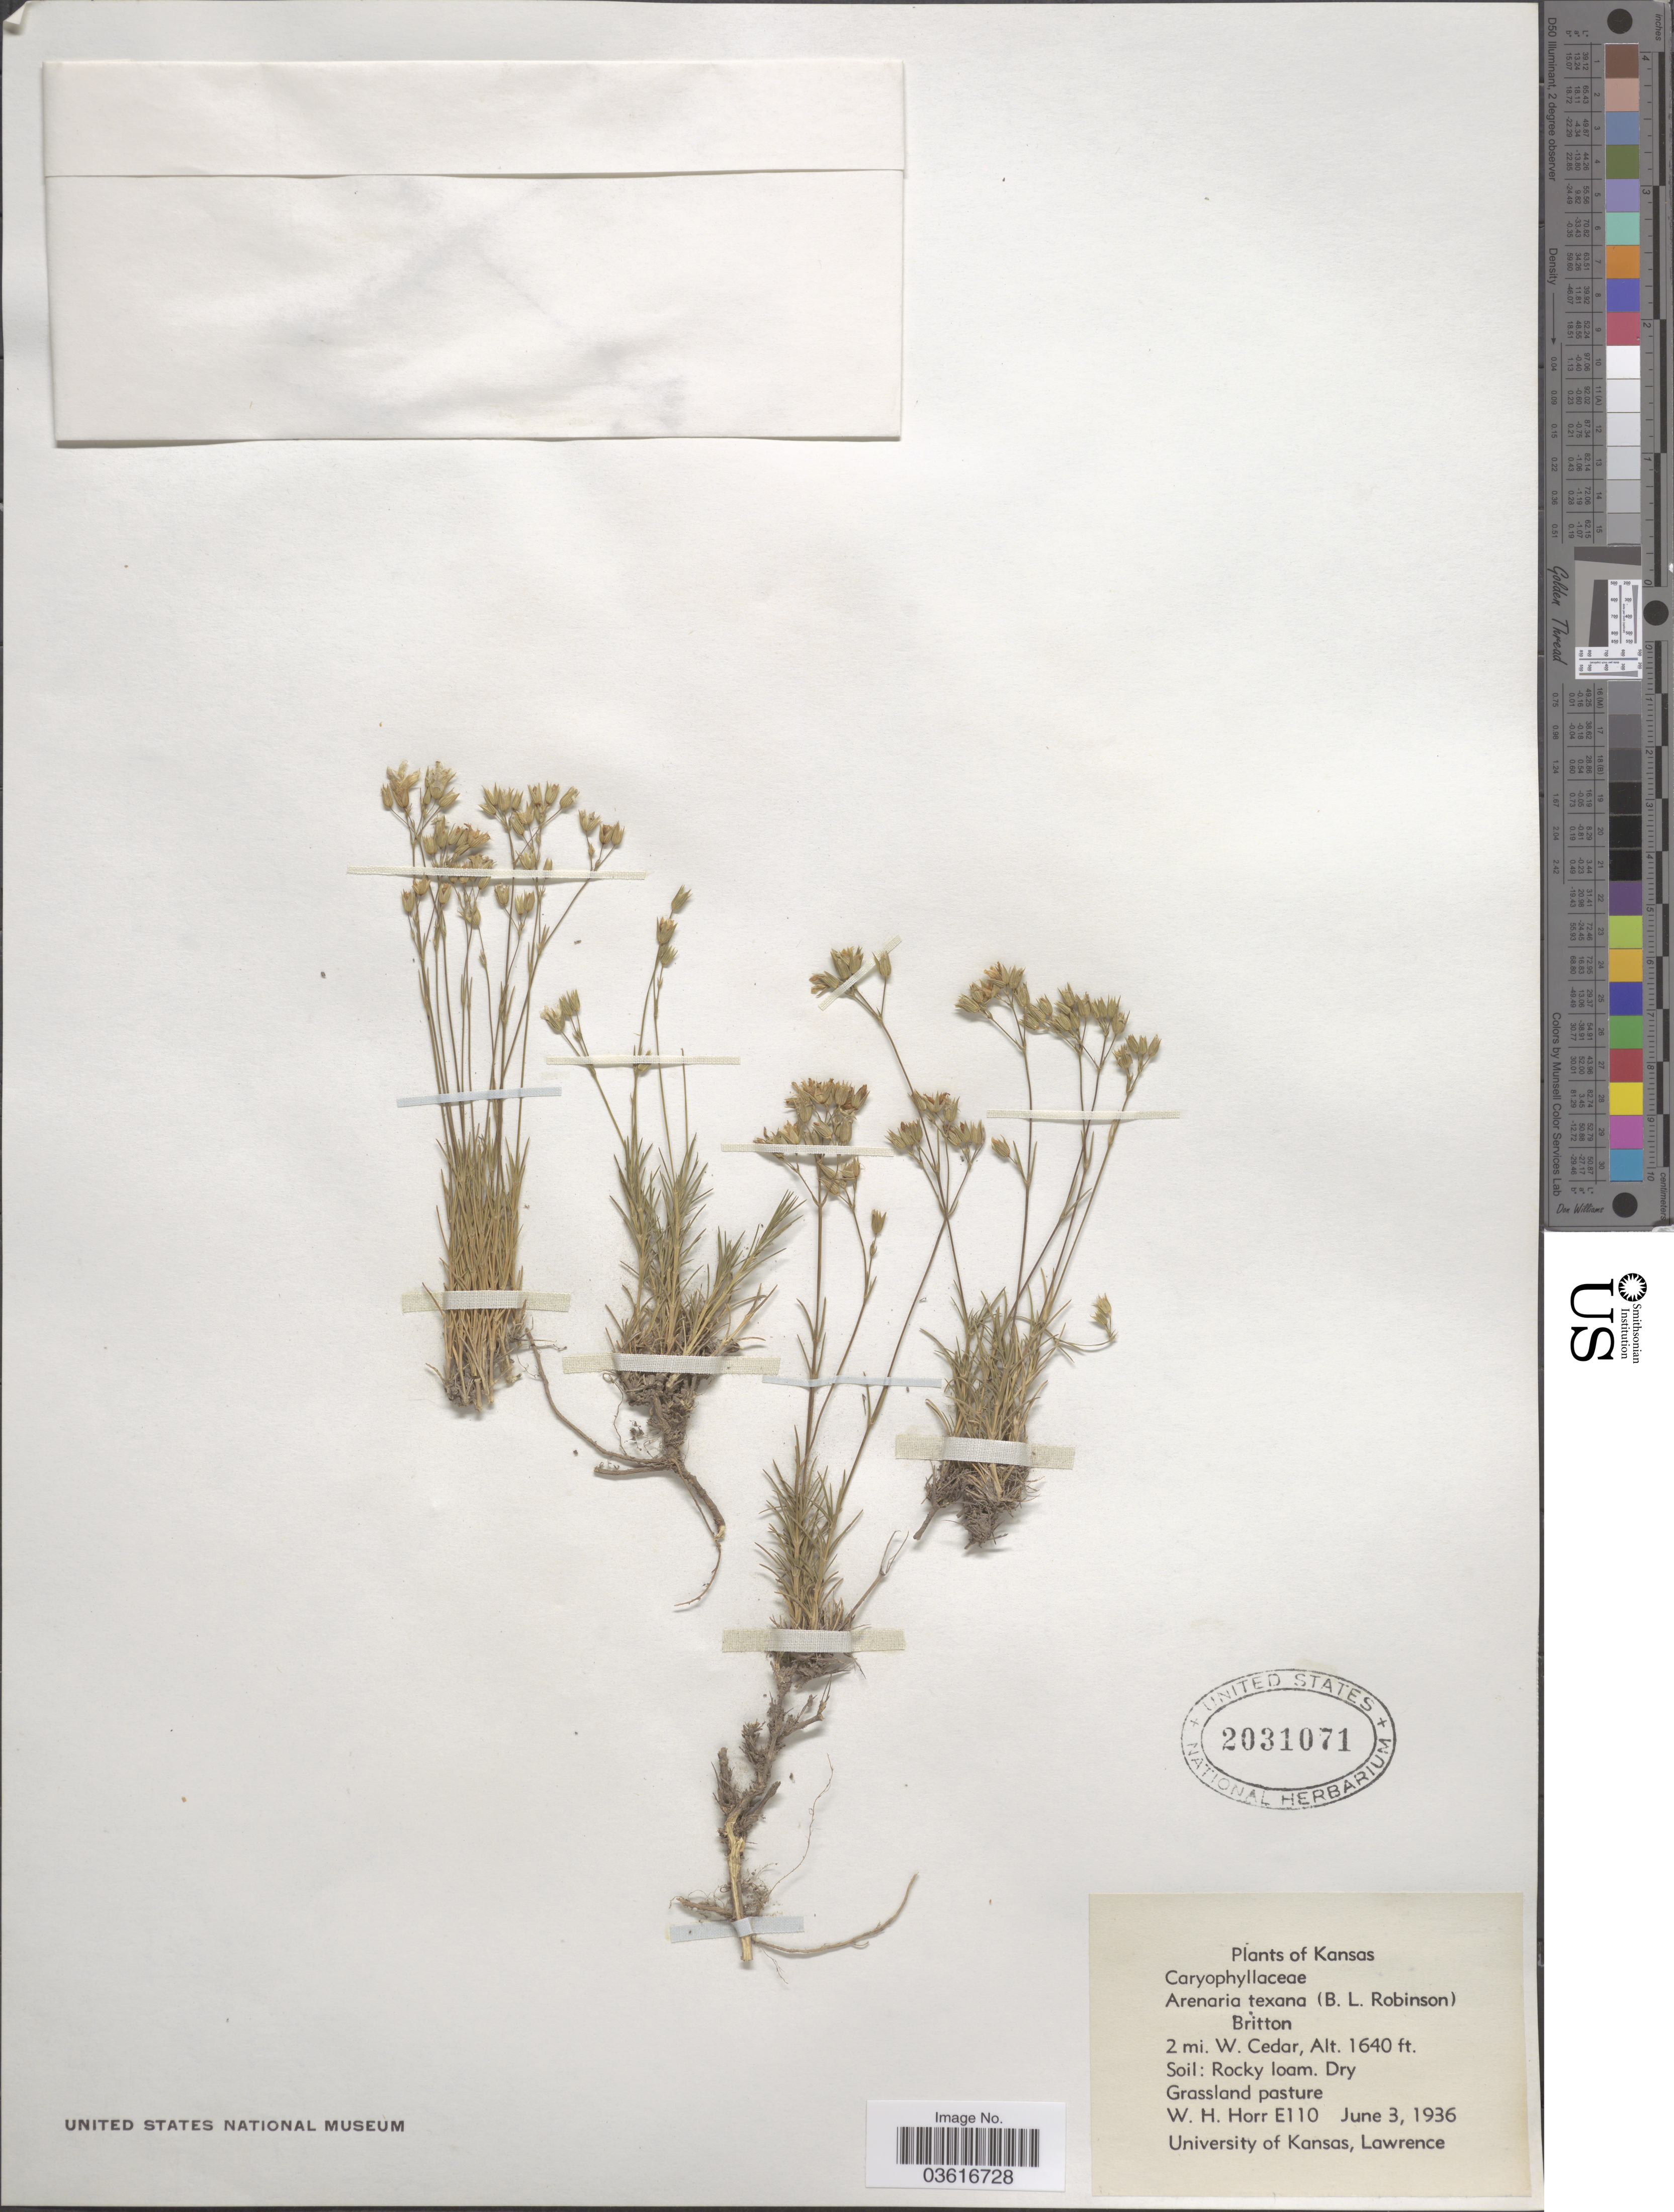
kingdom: Plantae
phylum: Tracheophyta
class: Magnoliopsida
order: Caryophyllales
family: Caryophyllaceae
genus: Minuartia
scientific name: Minuartia stricta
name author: (Sw.) Hiern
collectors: W. H. Horr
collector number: E110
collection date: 1936-06-03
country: United States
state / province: Kansas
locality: Britton. [unsure placement] 2 mi. W. Cedar.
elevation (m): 500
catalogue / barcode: US 2031071